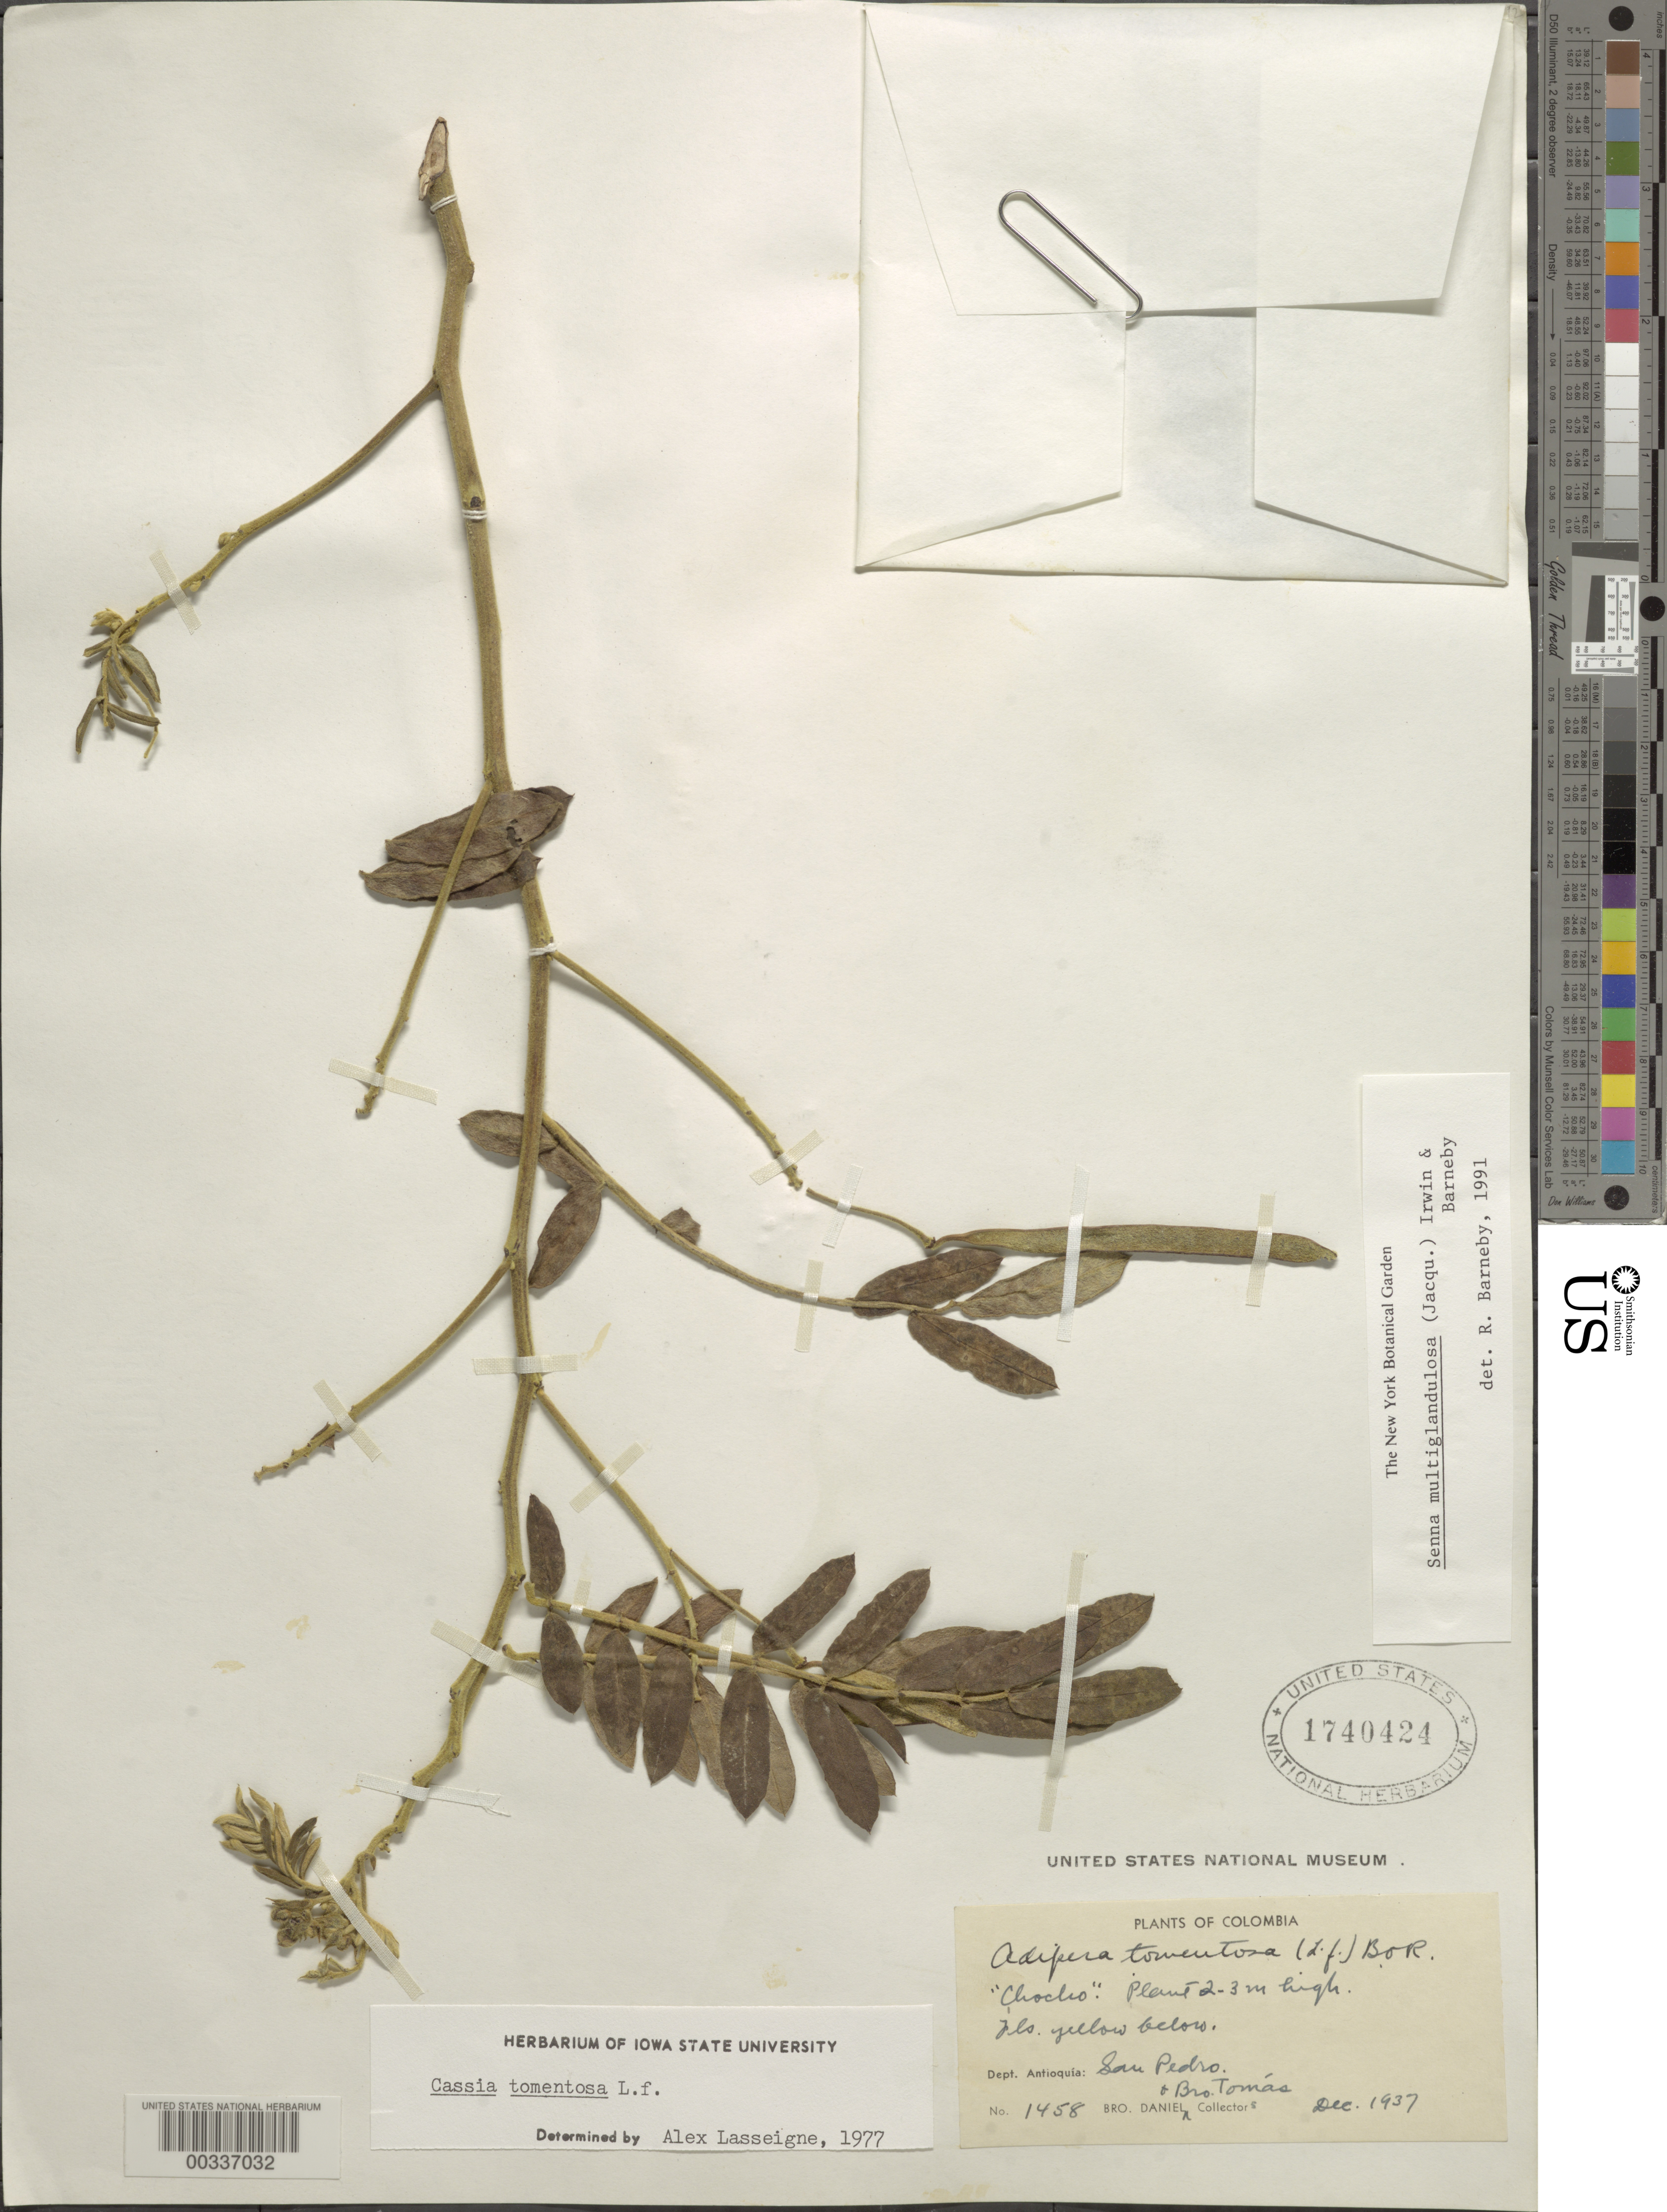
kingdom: Plantae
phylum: Tracheophyta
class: Magnoliopsida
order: Fabales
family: Fabaceae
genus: Senna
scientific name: Senna multiglandulosa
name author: (Jacq.) H.S. Irwin & Barneby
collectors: Bro. Daniel & B. Tomas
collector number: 1458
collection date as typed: Dec 1937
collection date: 1937-12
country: Colombia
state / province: Antioquia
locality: San Pedro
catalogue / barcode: US 1740424